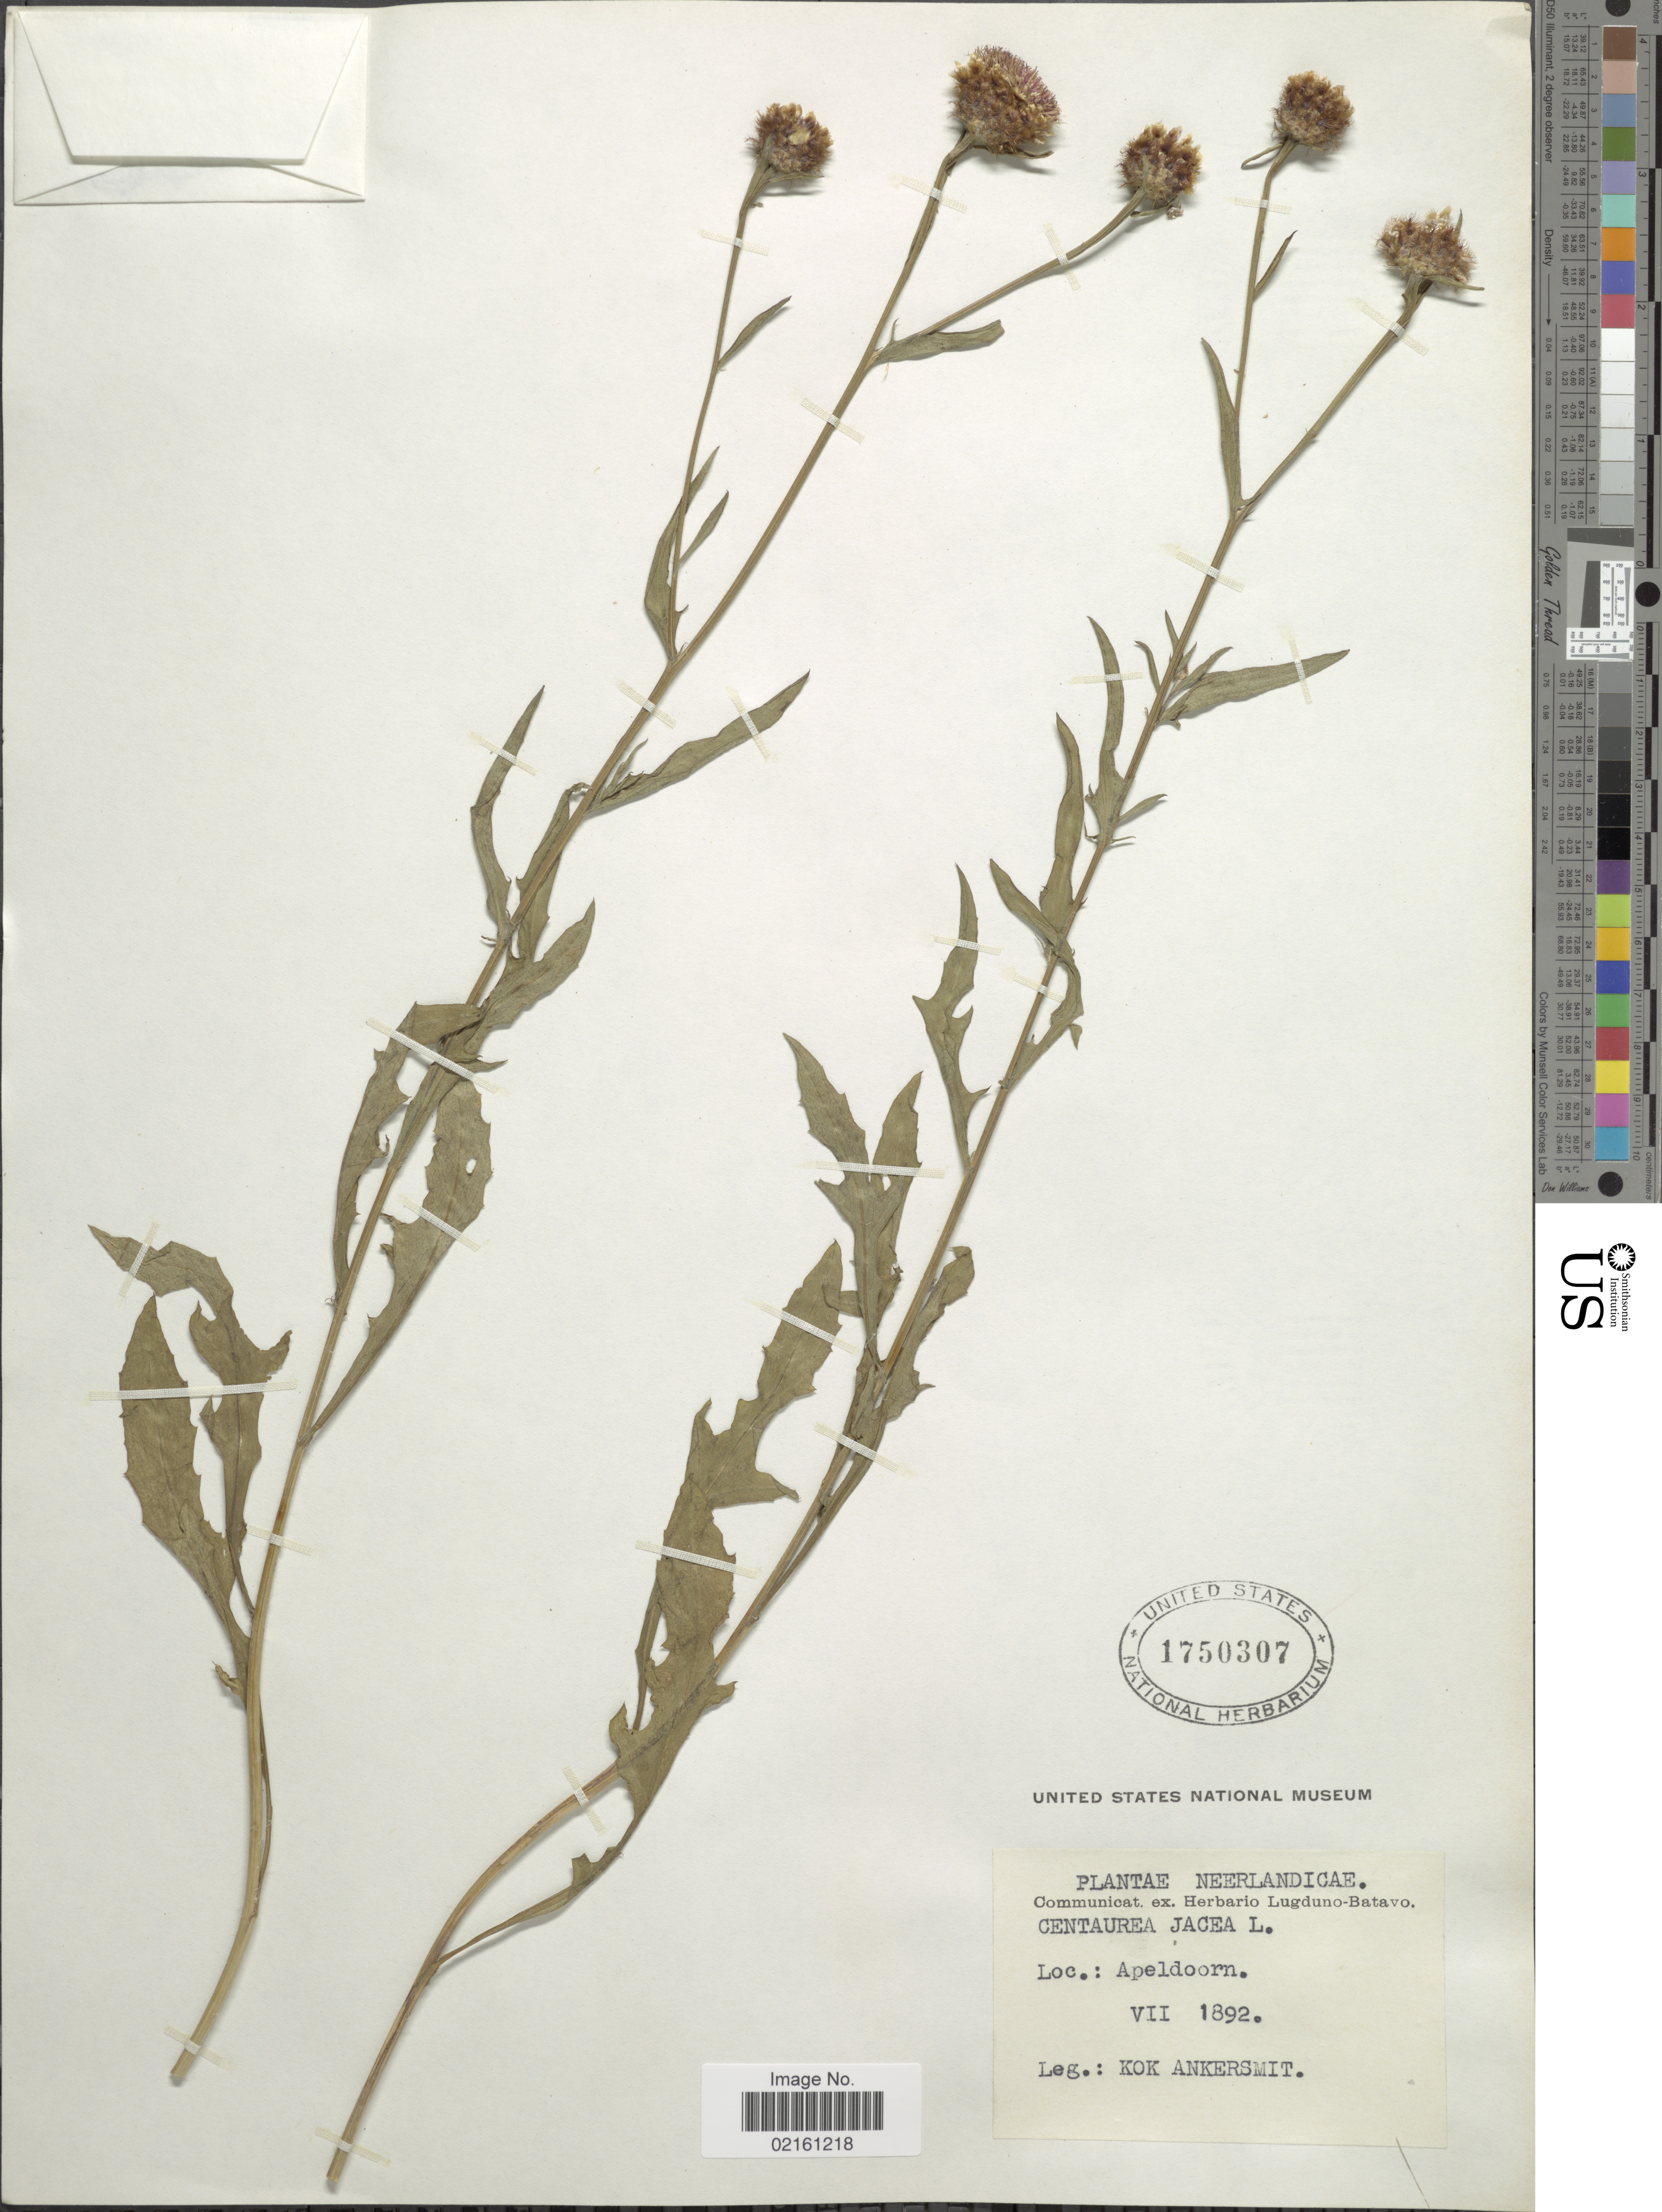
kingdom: Plantae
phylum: Tracheophyta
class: Magnoliopsida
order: Asterales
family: Asteraceae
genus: Centaurea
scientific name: Centaurea jacea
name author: L.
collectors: Kok Ankersmit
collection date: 1892-07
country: Netherlands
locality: Apeldoorn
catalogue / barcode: US 1750307